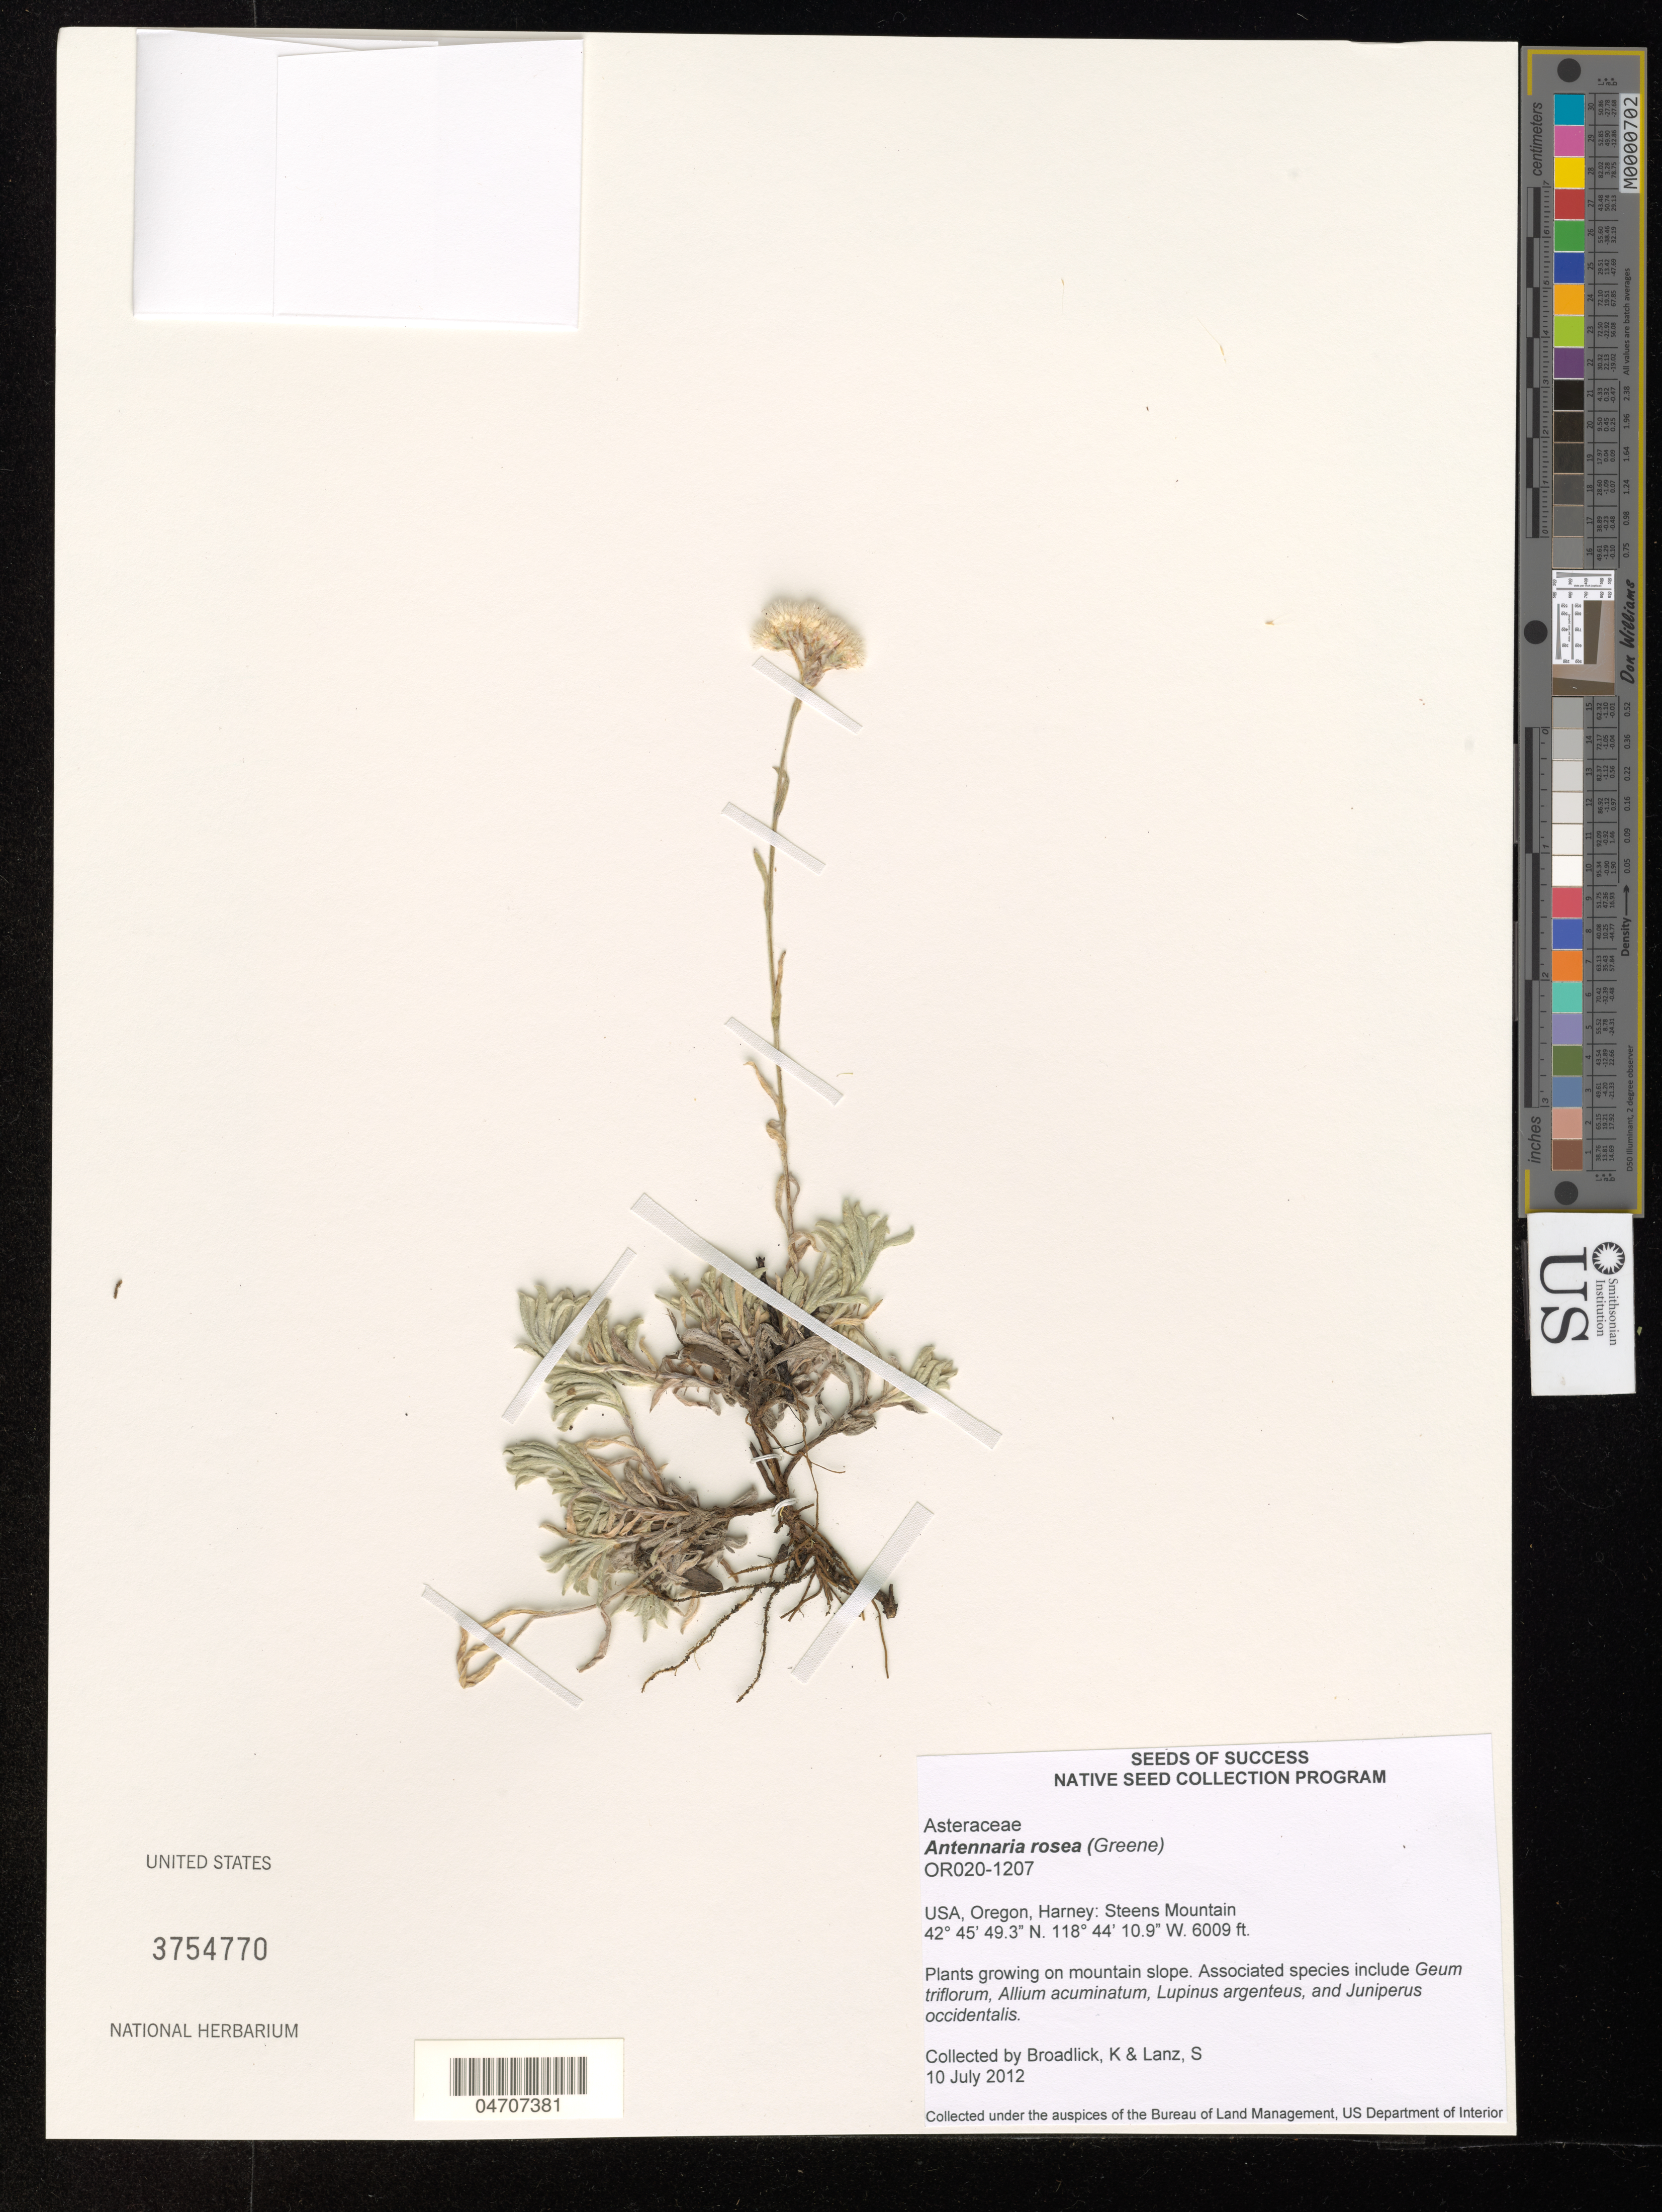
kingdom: Plantae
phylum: Tracheophyta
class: Magnoliopsida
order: Asterales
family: Asteraceae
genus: Antennaria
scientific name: Antennaria rosea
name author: Greene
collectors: C. Monroy & J. Dyer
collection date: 2012-07-10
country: United States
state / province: Oregon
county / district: Harney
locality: Harney: Steens Mountain.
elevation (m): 1832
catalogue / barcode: US 3754770